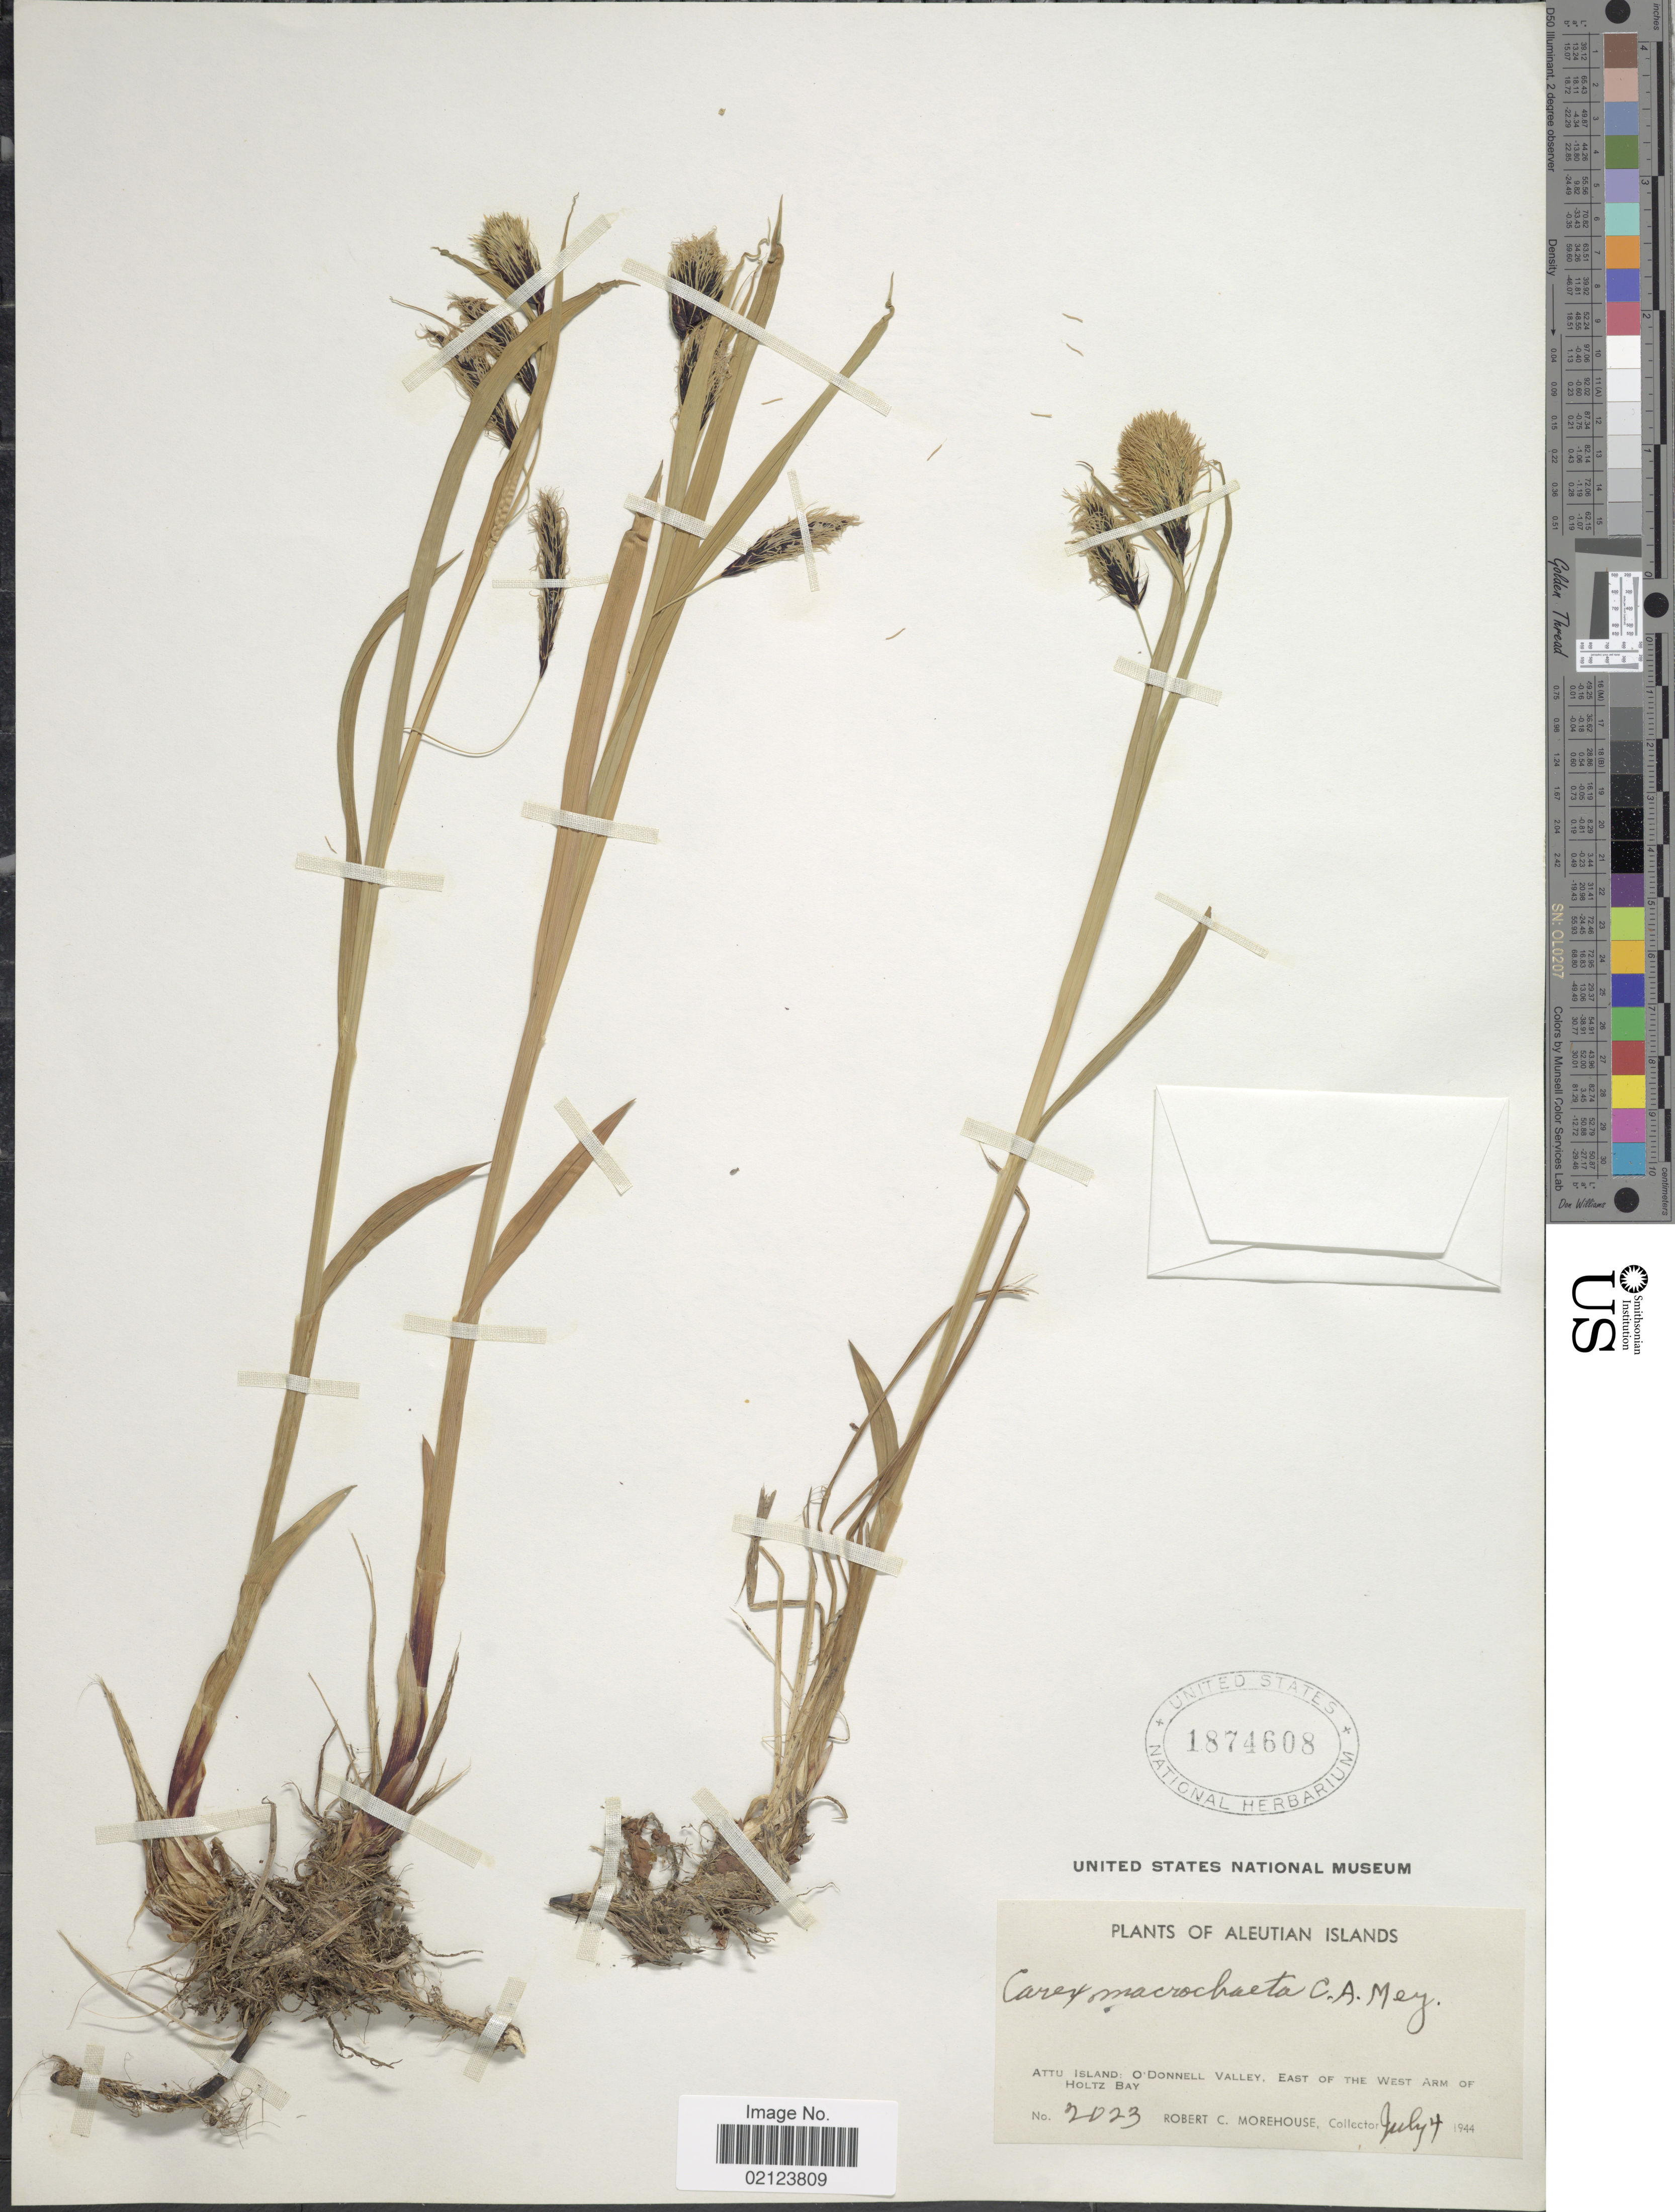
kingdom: Plantae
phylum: Tracheophyta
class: Liliopsida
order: Poales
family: Cyperaceae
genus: Carex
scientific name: Carex macrochaeta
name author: C.A. Mey.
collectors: R. Morehouse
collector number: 2023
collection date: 1944-07-04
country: United States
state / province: Alaska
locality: Aleutian Islands. Attu Island: O'Donnell Valley, East of the West Arm of Holtz Bay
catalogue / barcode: US 1874608